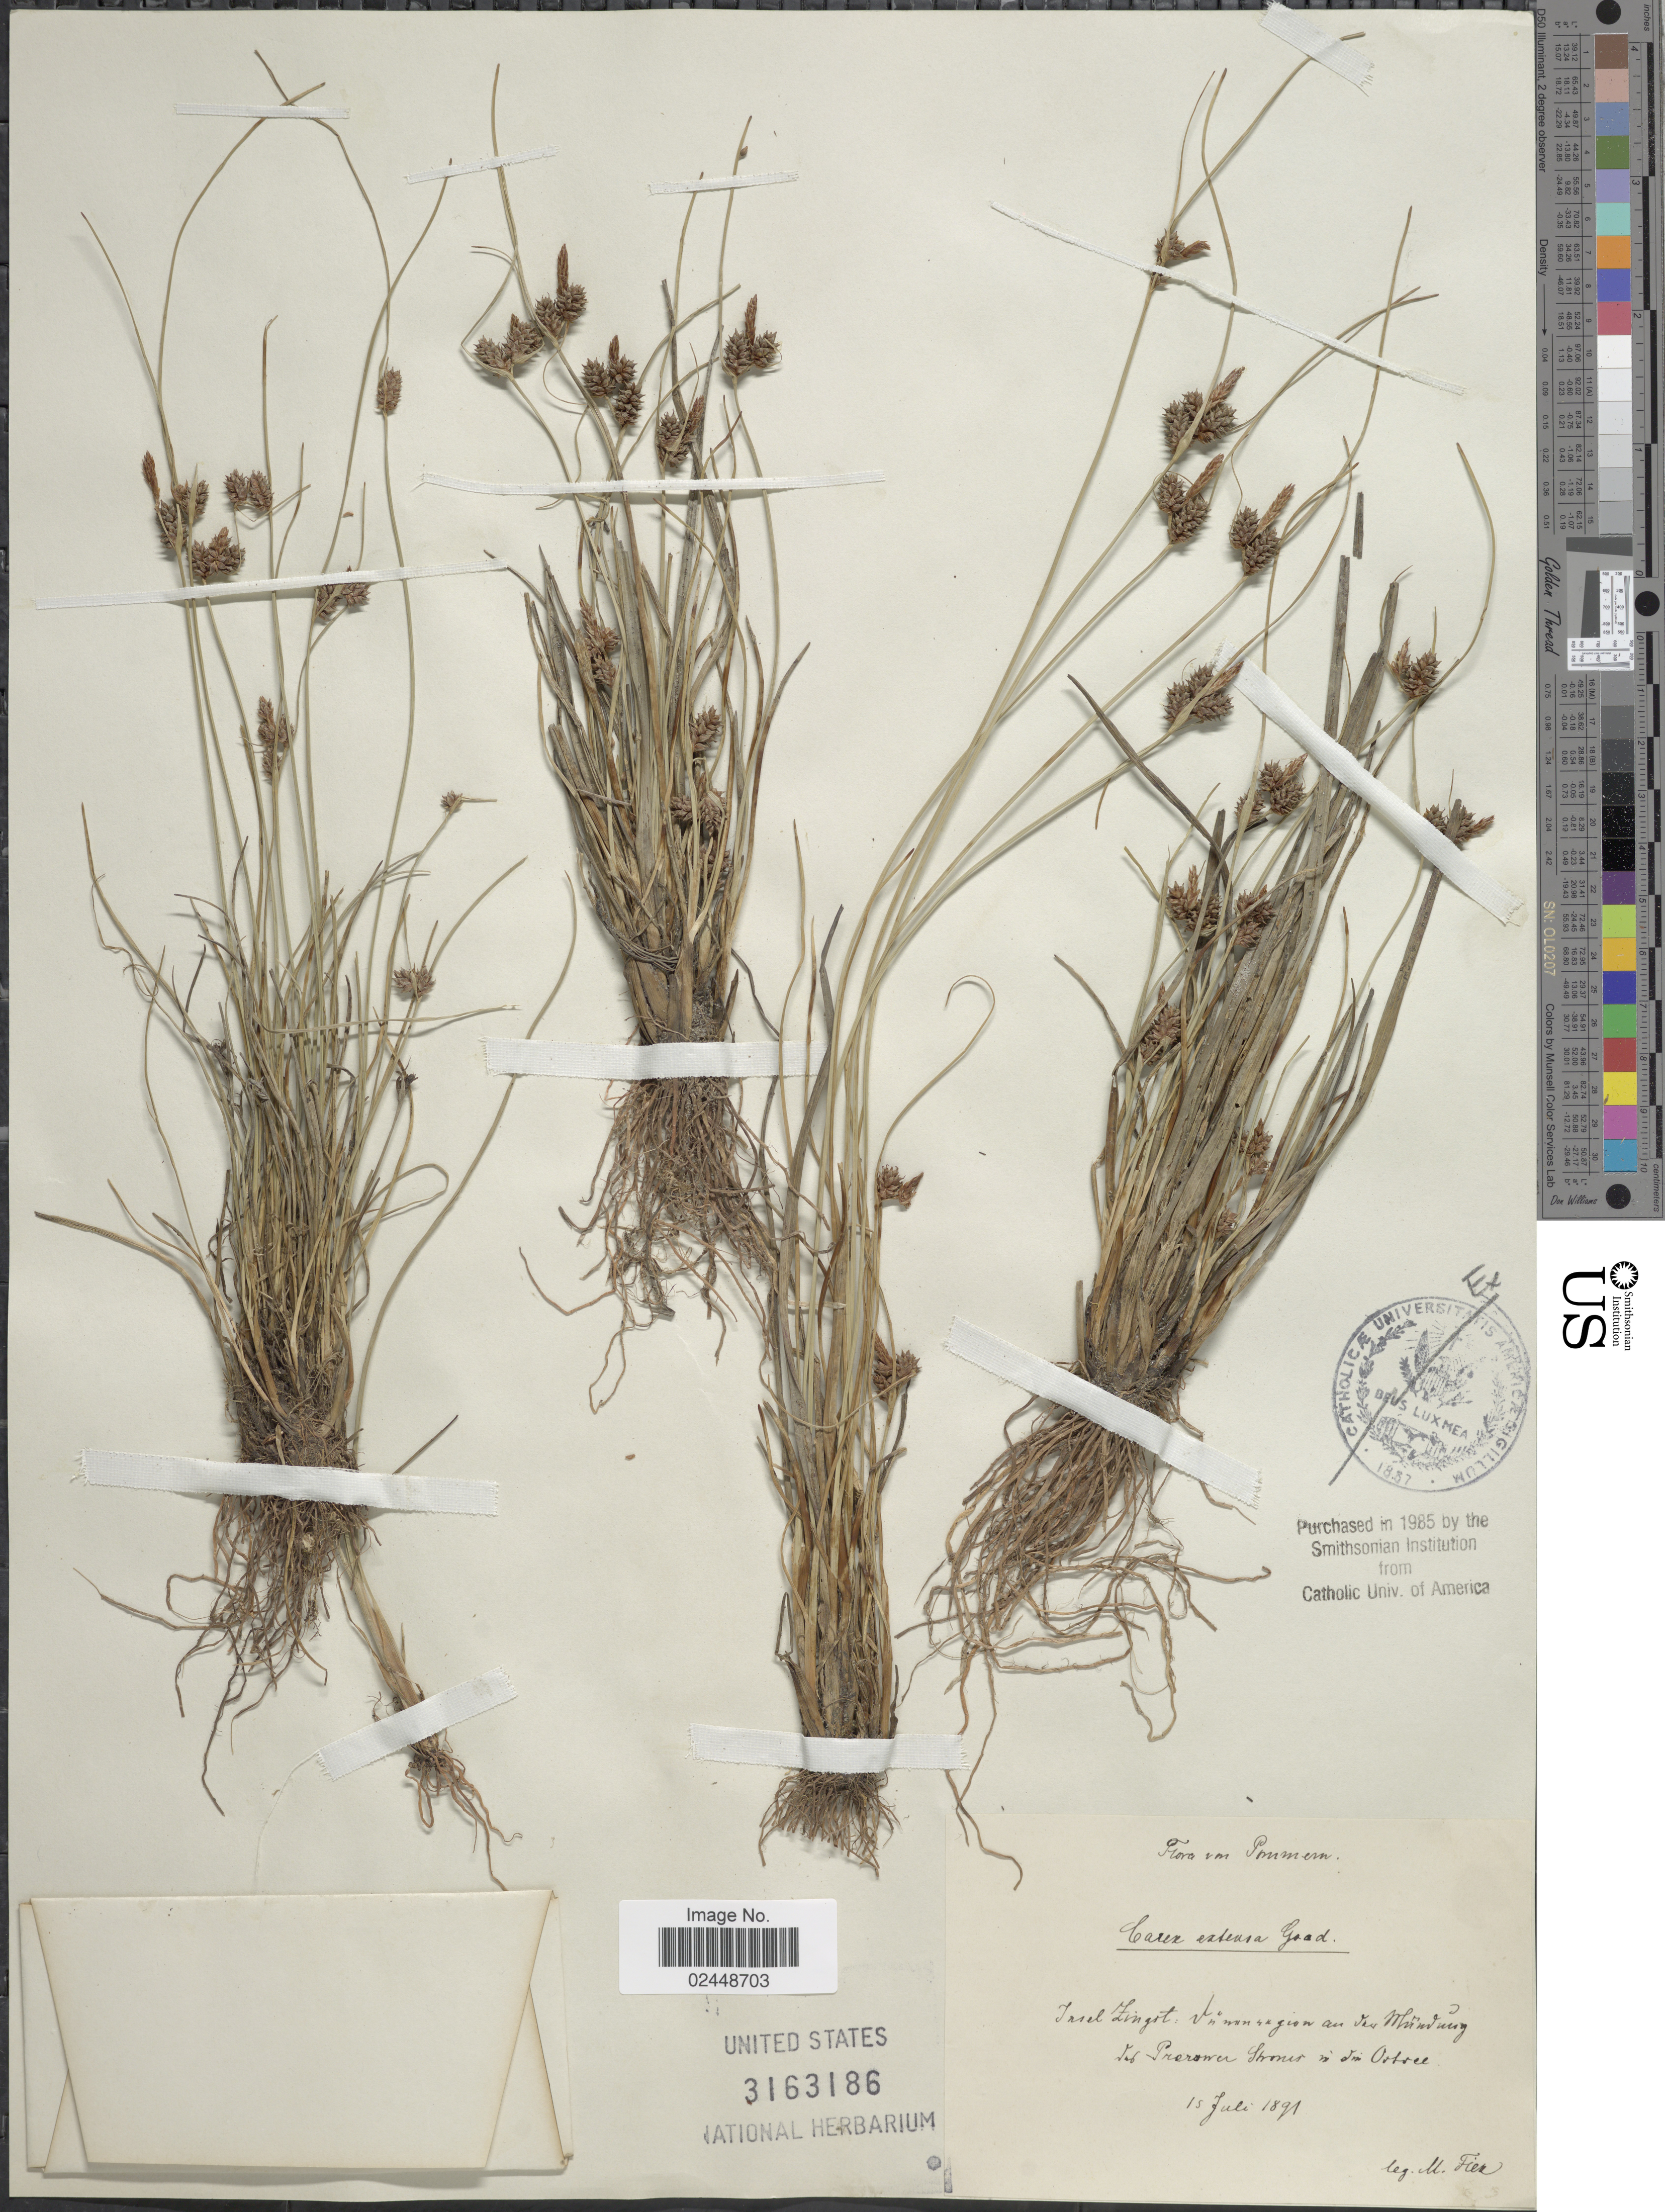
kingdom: Plantae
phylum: Tracheophyta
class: Liliopsida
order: Poales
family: Cyperaceae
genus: Carex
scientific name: Carex extensa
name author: Gooden.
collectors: M. Fiek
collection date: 1891-07-15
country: Germany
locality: Pommern, Insel Zingot, Vinneregion du des Windsburg deb preromern stromer ni des Ostree [interpreted]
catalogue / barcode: US 3163186